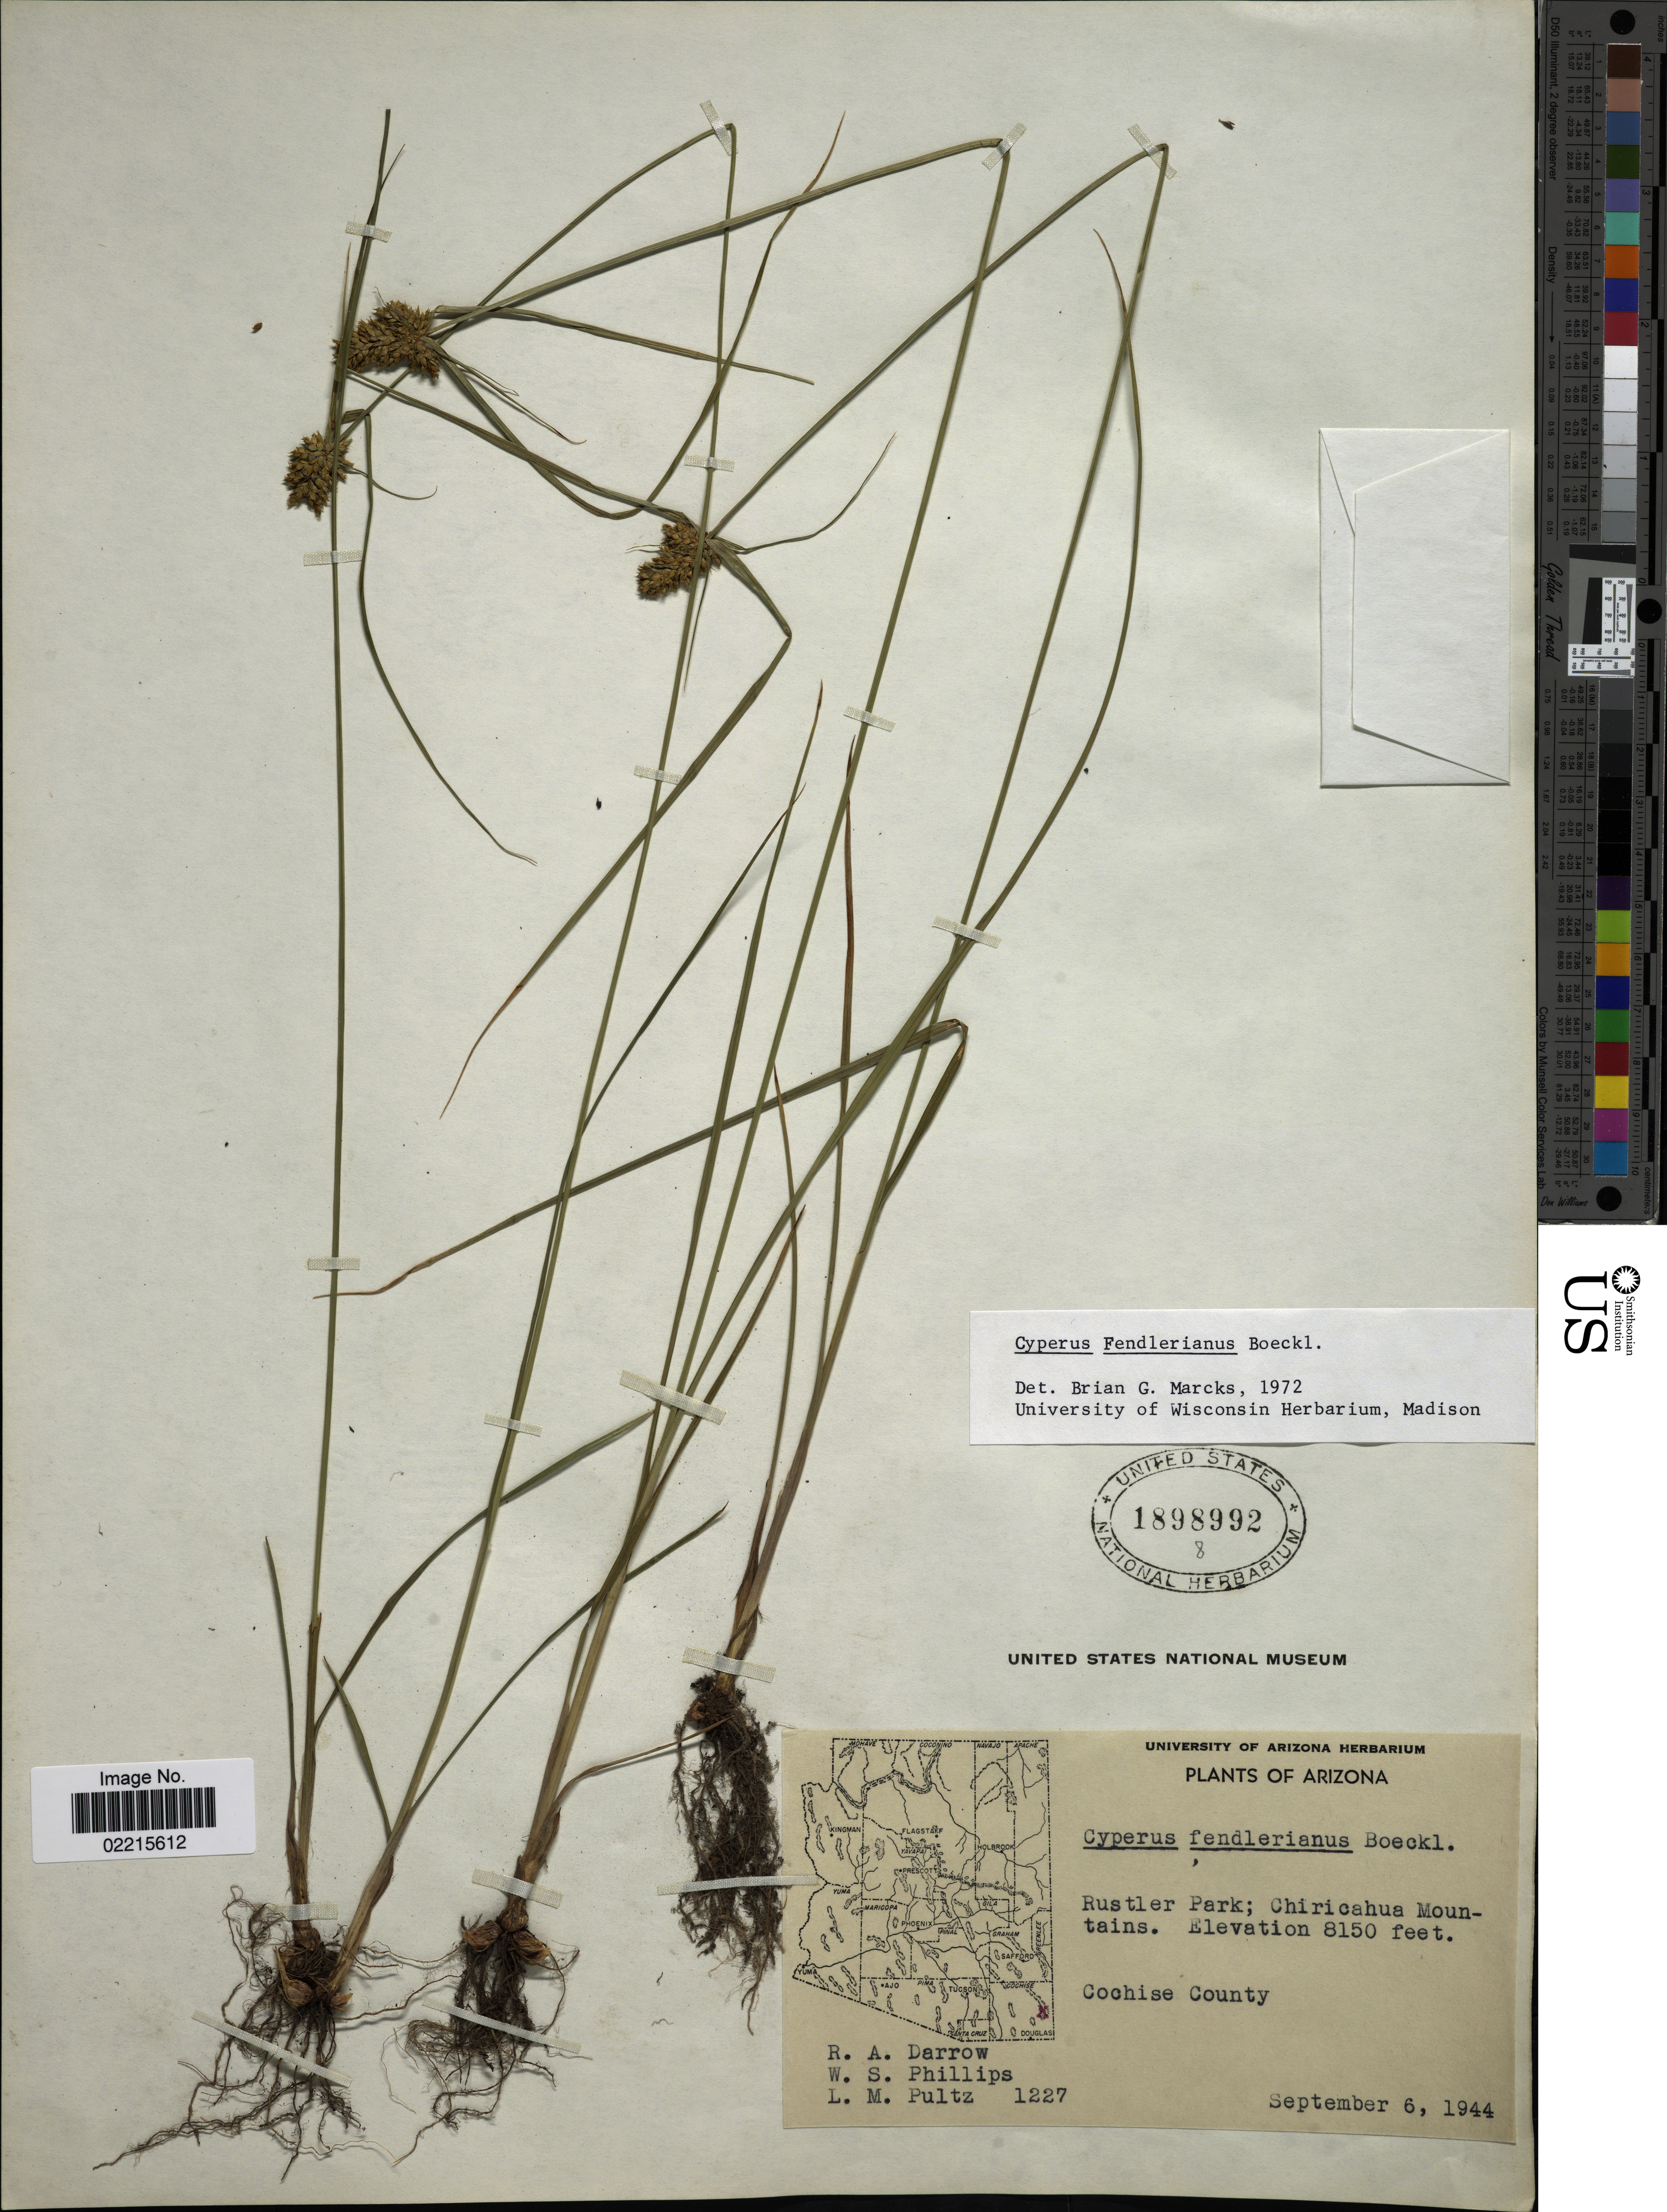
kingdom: Plantae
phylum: Tracheophyta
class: Liliopsida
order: Poales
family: Cyperaceae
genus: Cyperus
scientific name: Cyperus fendlerianus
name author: Boeckeler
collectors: R. A. Darrow, W. S. Phillips & L. Pultz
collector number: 1227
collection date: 1944-09-06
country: United States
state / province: Arizona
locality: Rustler Park; Chiricahua Mountains, Cochise County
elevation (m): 2484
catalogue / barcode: US 1898992